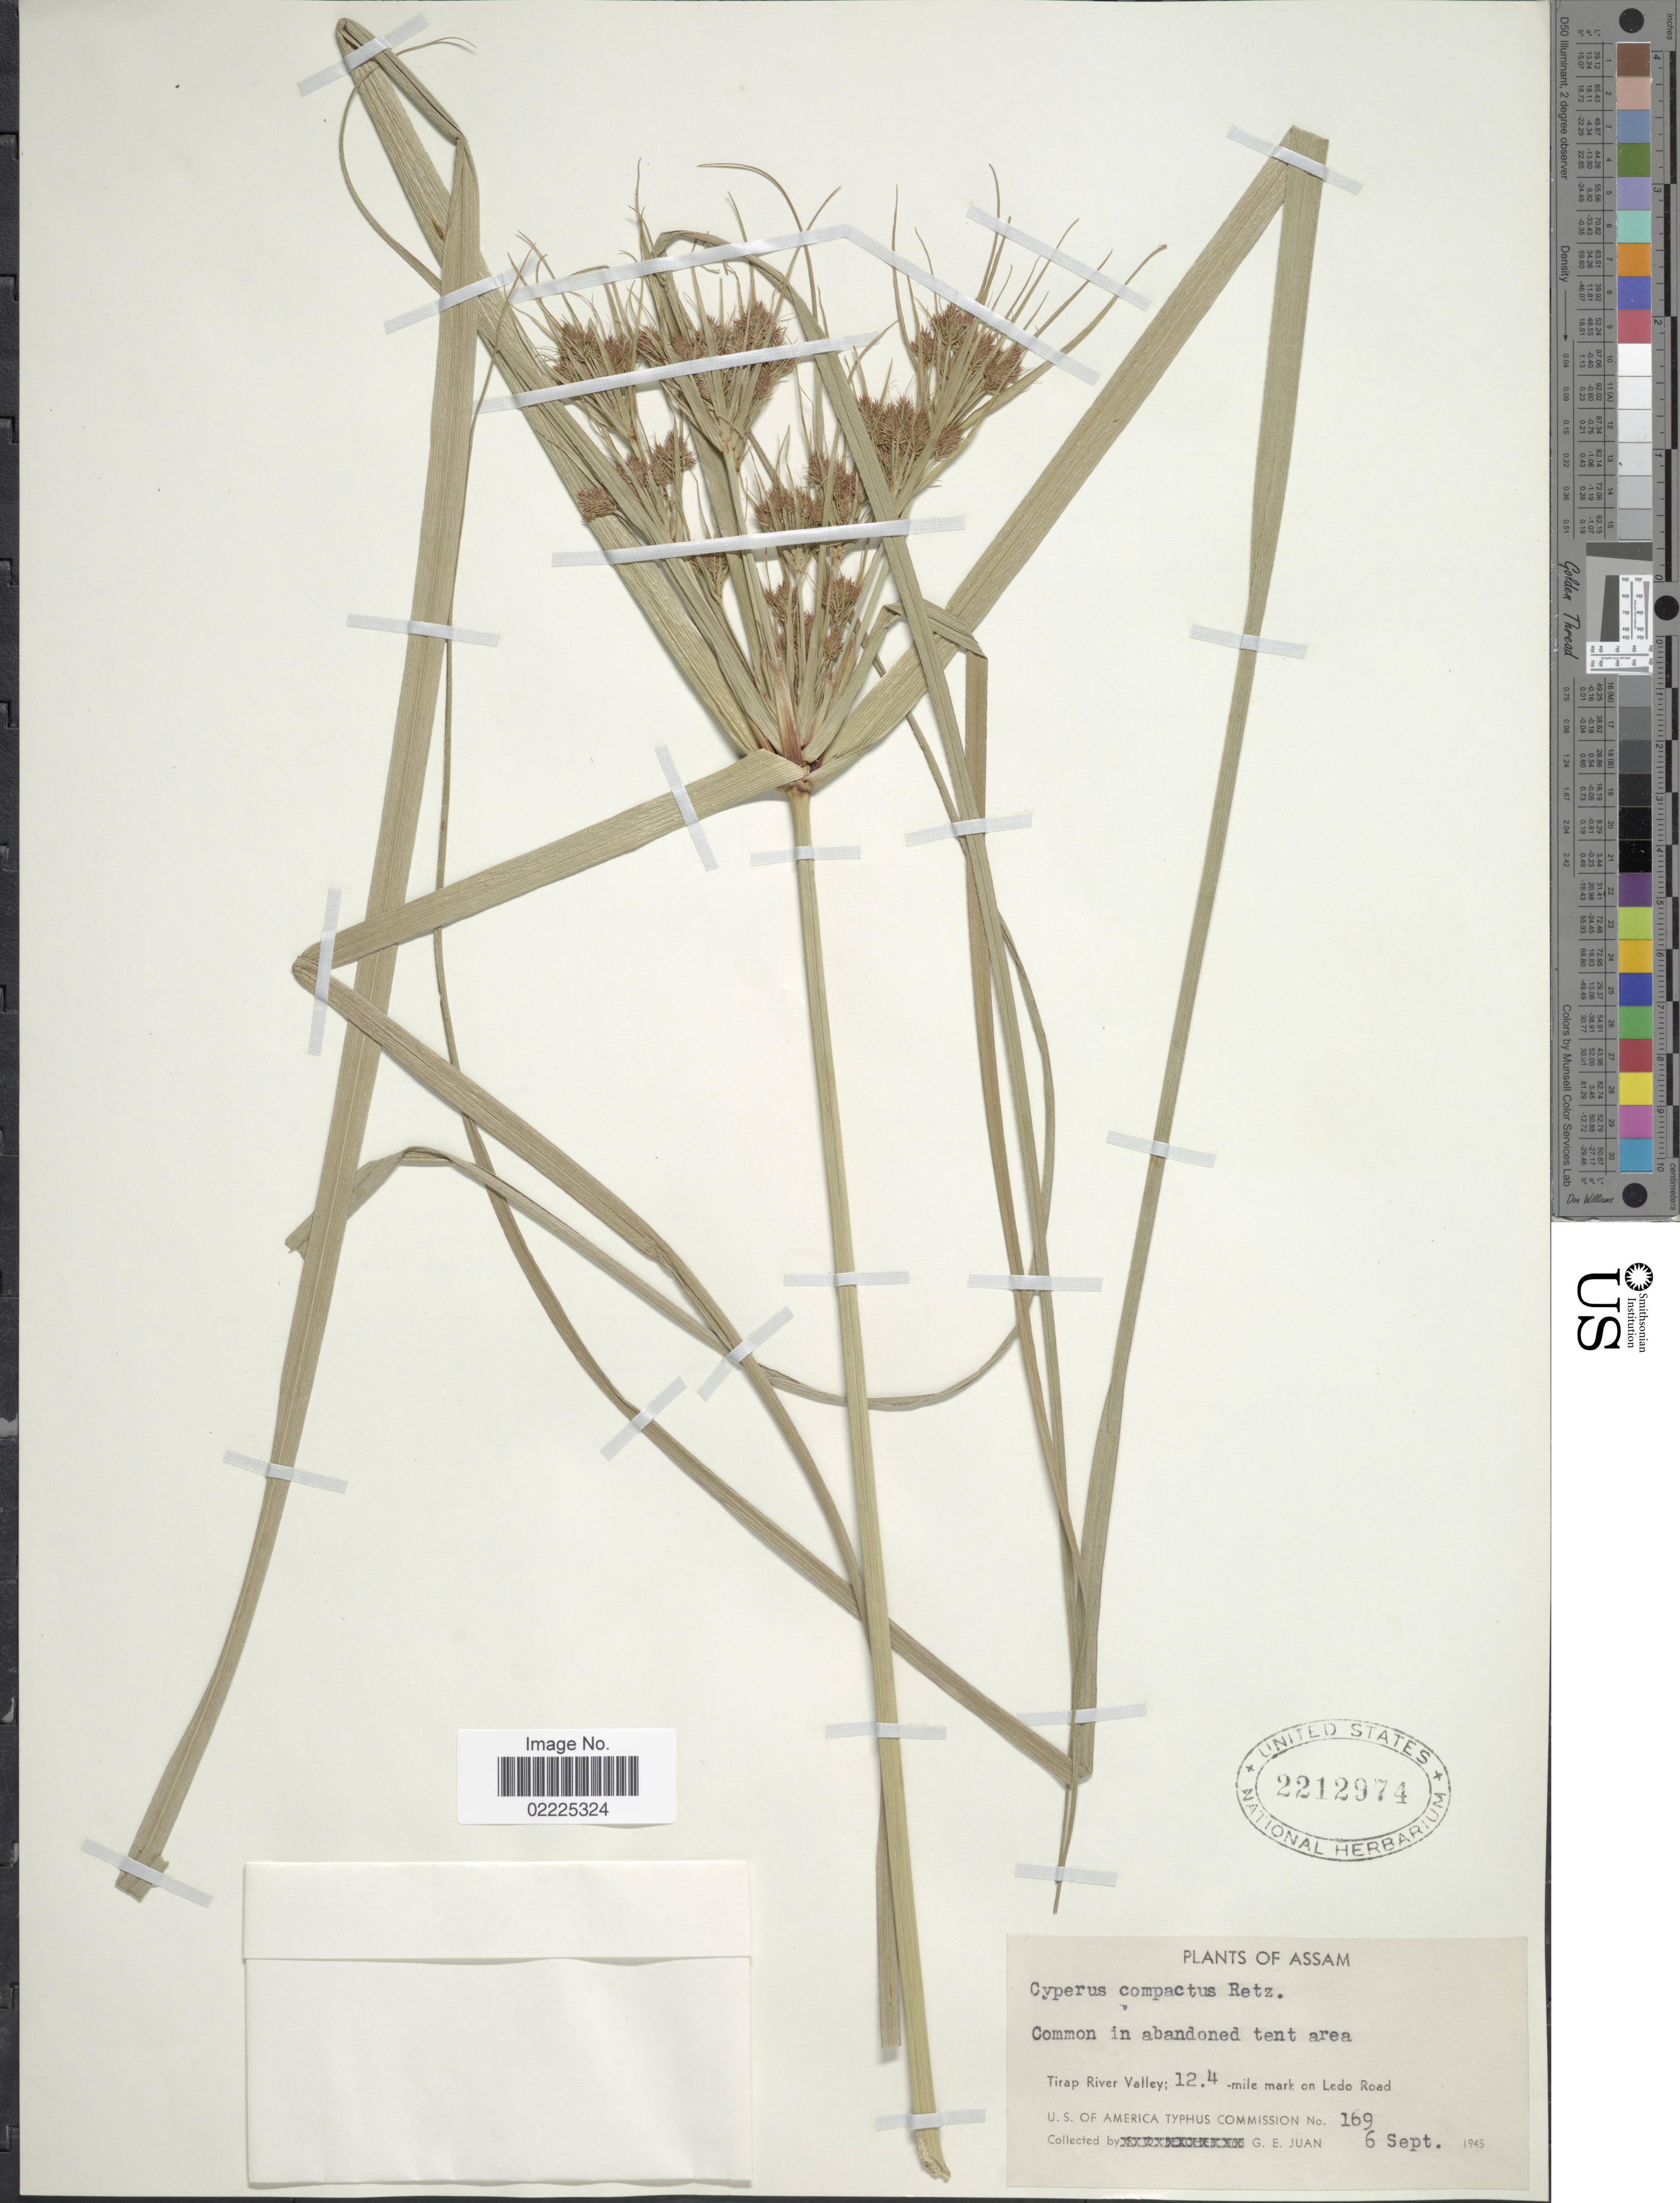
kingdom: Plantae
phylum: Tracheophyta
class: Liliopsida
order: Poales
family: Cyperaceae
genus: Cyperus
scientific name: Cyperus compactus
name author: Retz.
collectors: G. Juan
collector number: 169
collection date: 1945-09-06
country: India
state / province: Assam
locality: Common in abandoned tent area, Tirap River Valley; 12.4 -mile mark on Ledo Road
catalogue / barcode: US 2212974